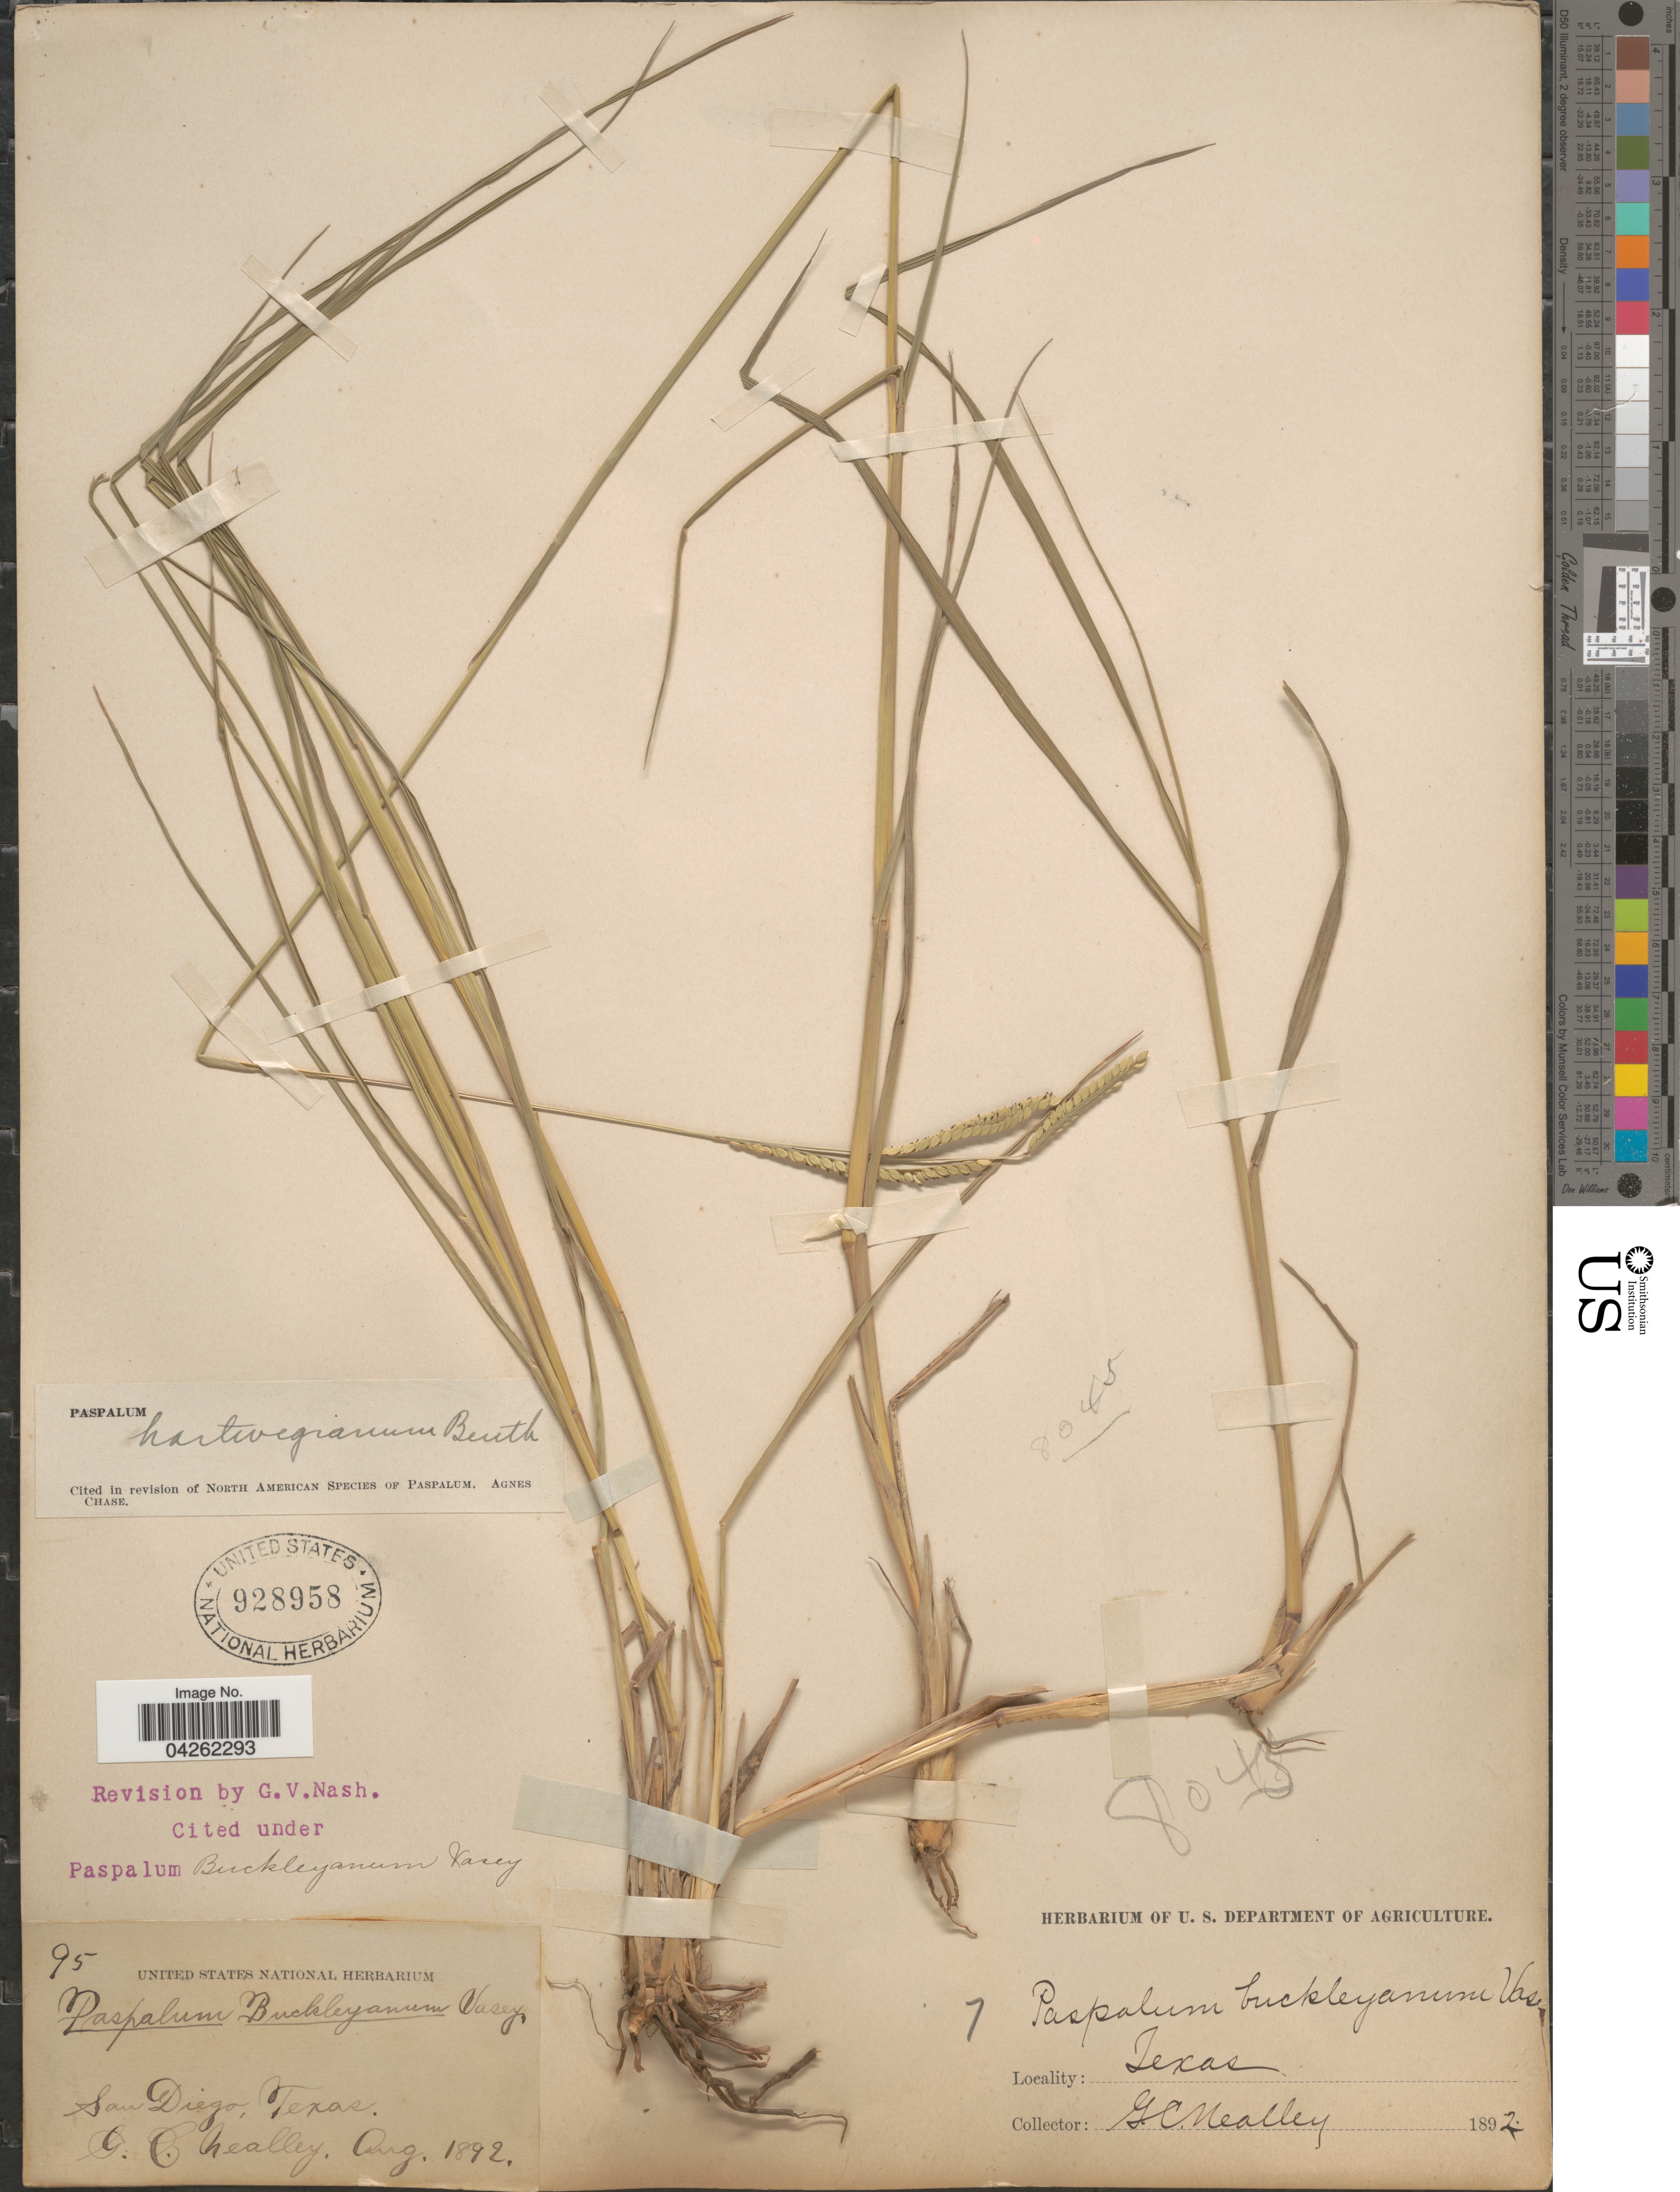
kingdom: Plantae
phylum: Tracheophyta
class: Liliopsida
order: Poales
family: Poaceae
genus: Paspalum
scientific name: Paspalum hartwegianum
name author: E. Fourn.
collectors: G. C. Nealley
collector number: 95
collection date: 1892-08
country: United States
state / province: Texas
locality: San Diego.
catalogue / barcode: US 928958